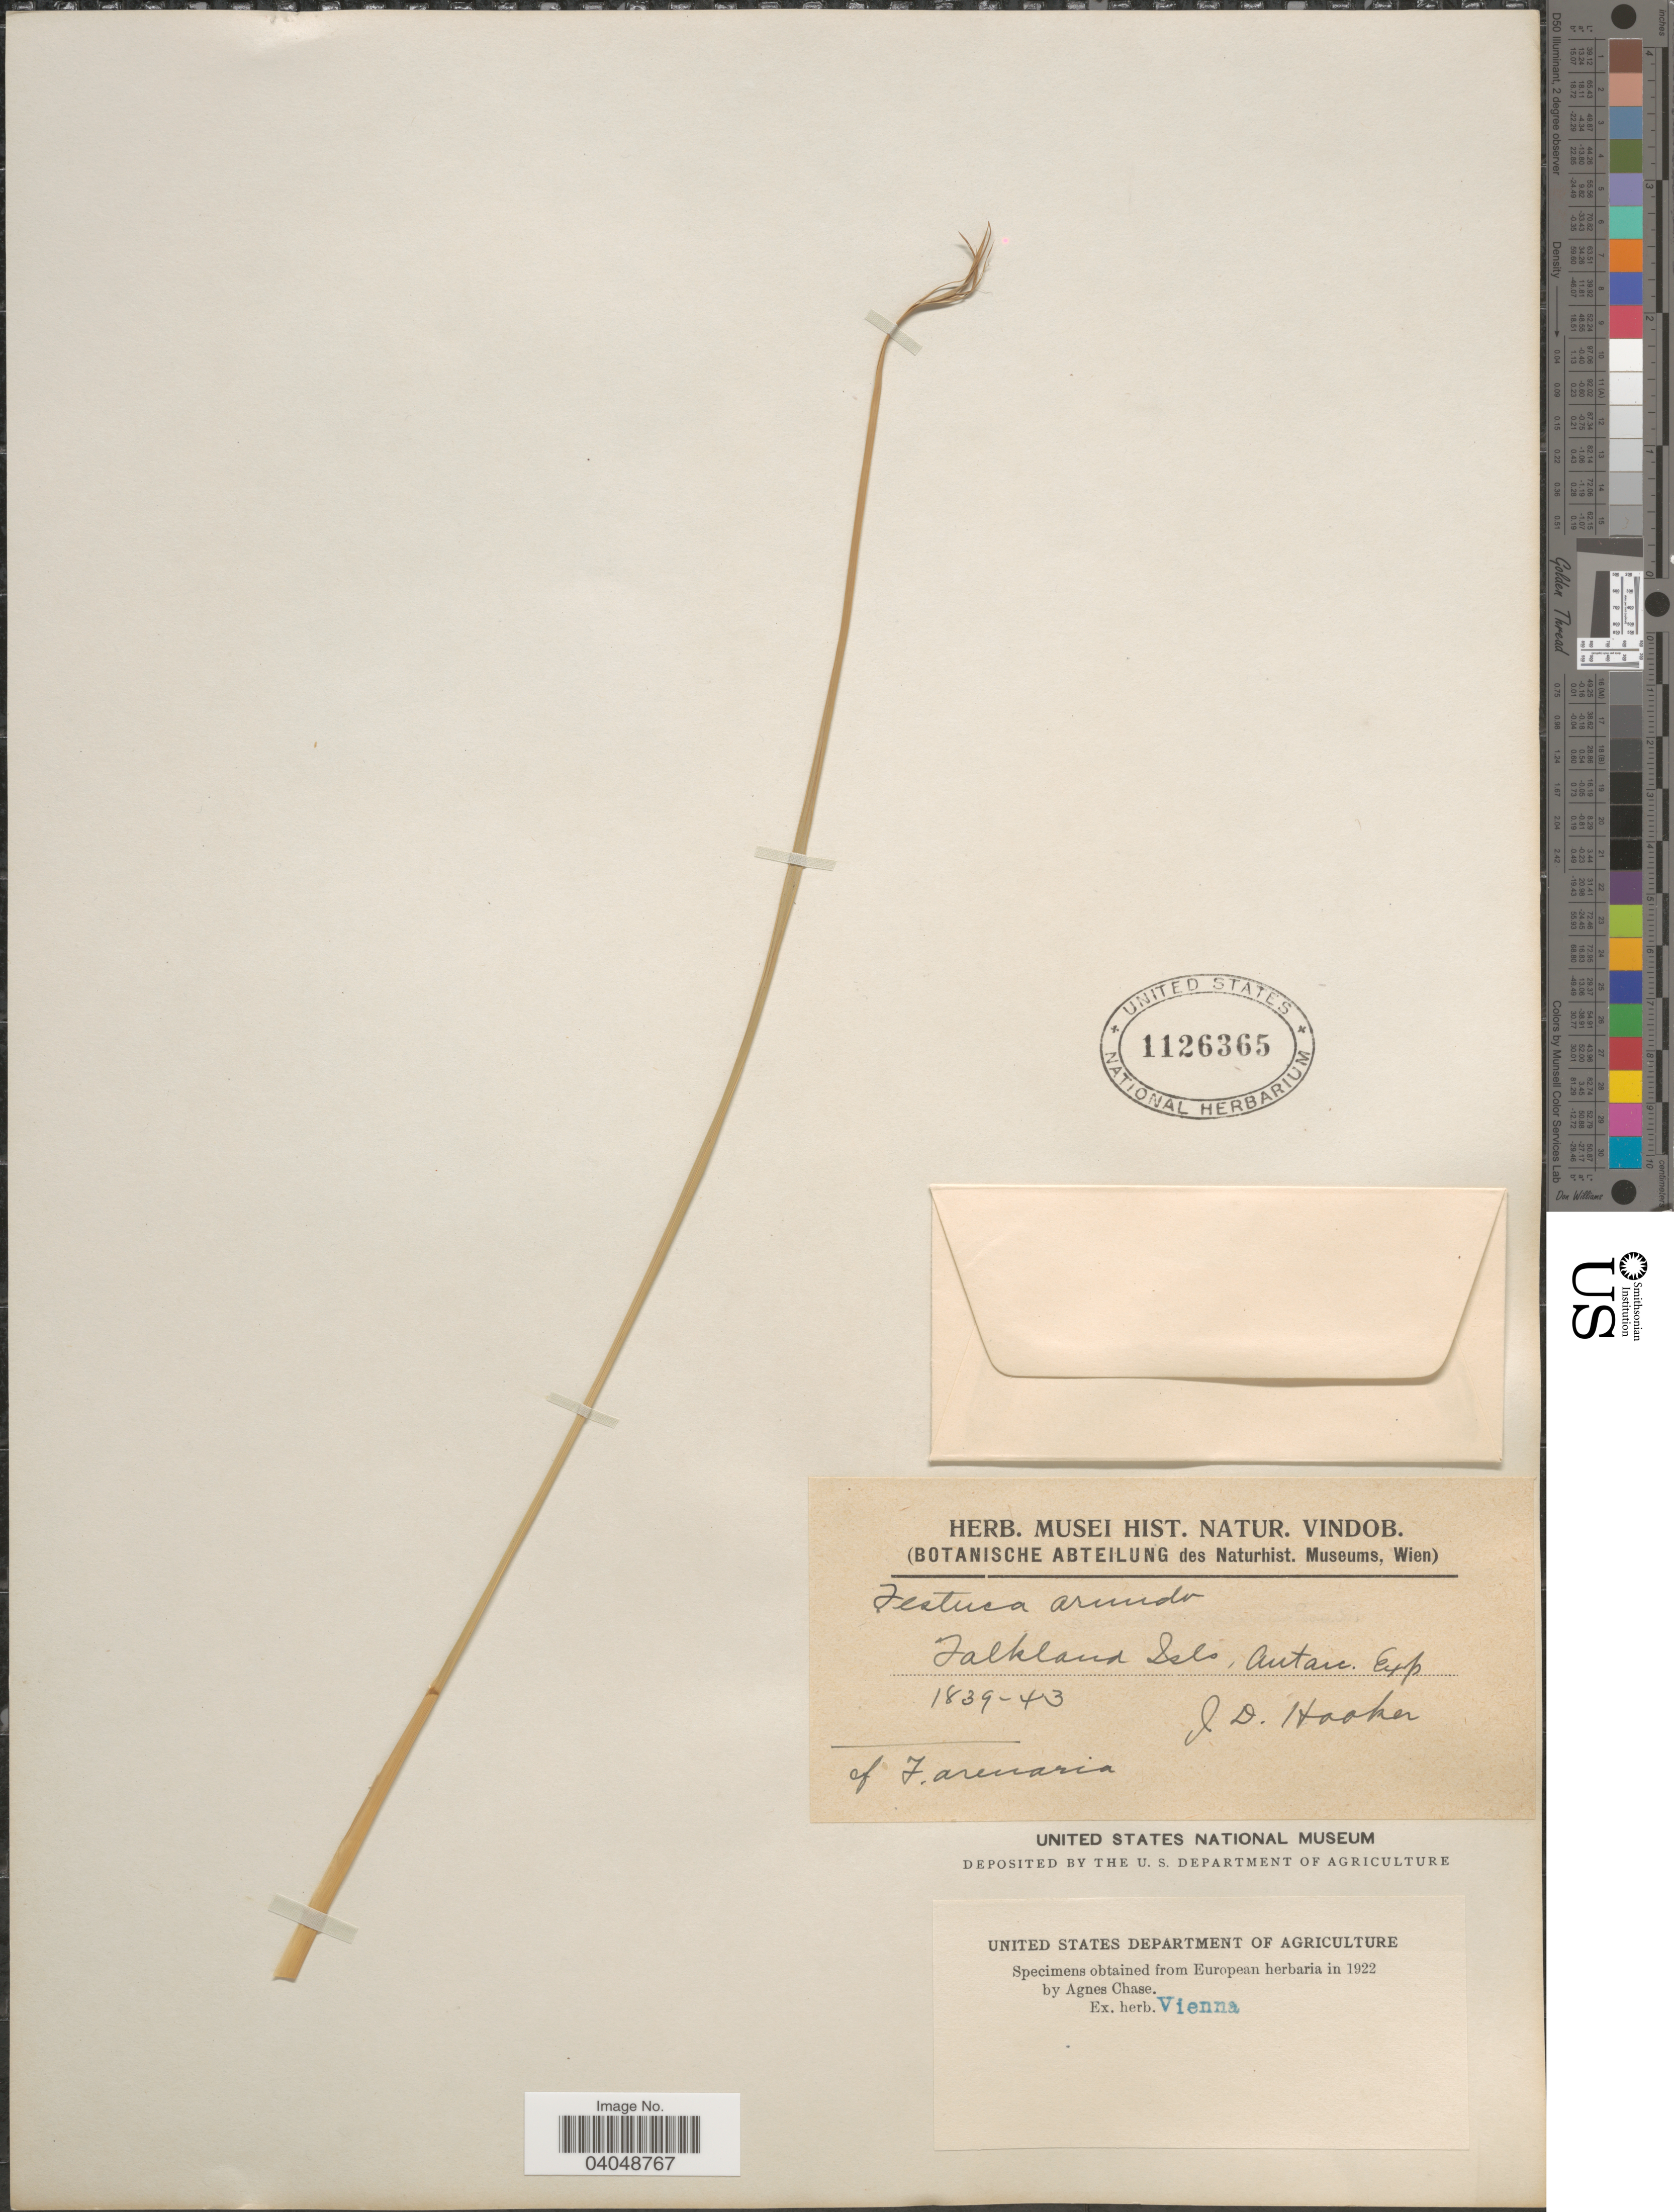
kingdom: Plantae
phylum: Tracheophyta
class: Liliopsida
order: Poales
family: Poaceae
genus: Festuca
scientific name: Festuca sp.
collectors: J. D. Hooker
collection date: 1839/1843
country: Falkland Islands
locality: Antar. Exp.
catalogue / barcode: US 1126365